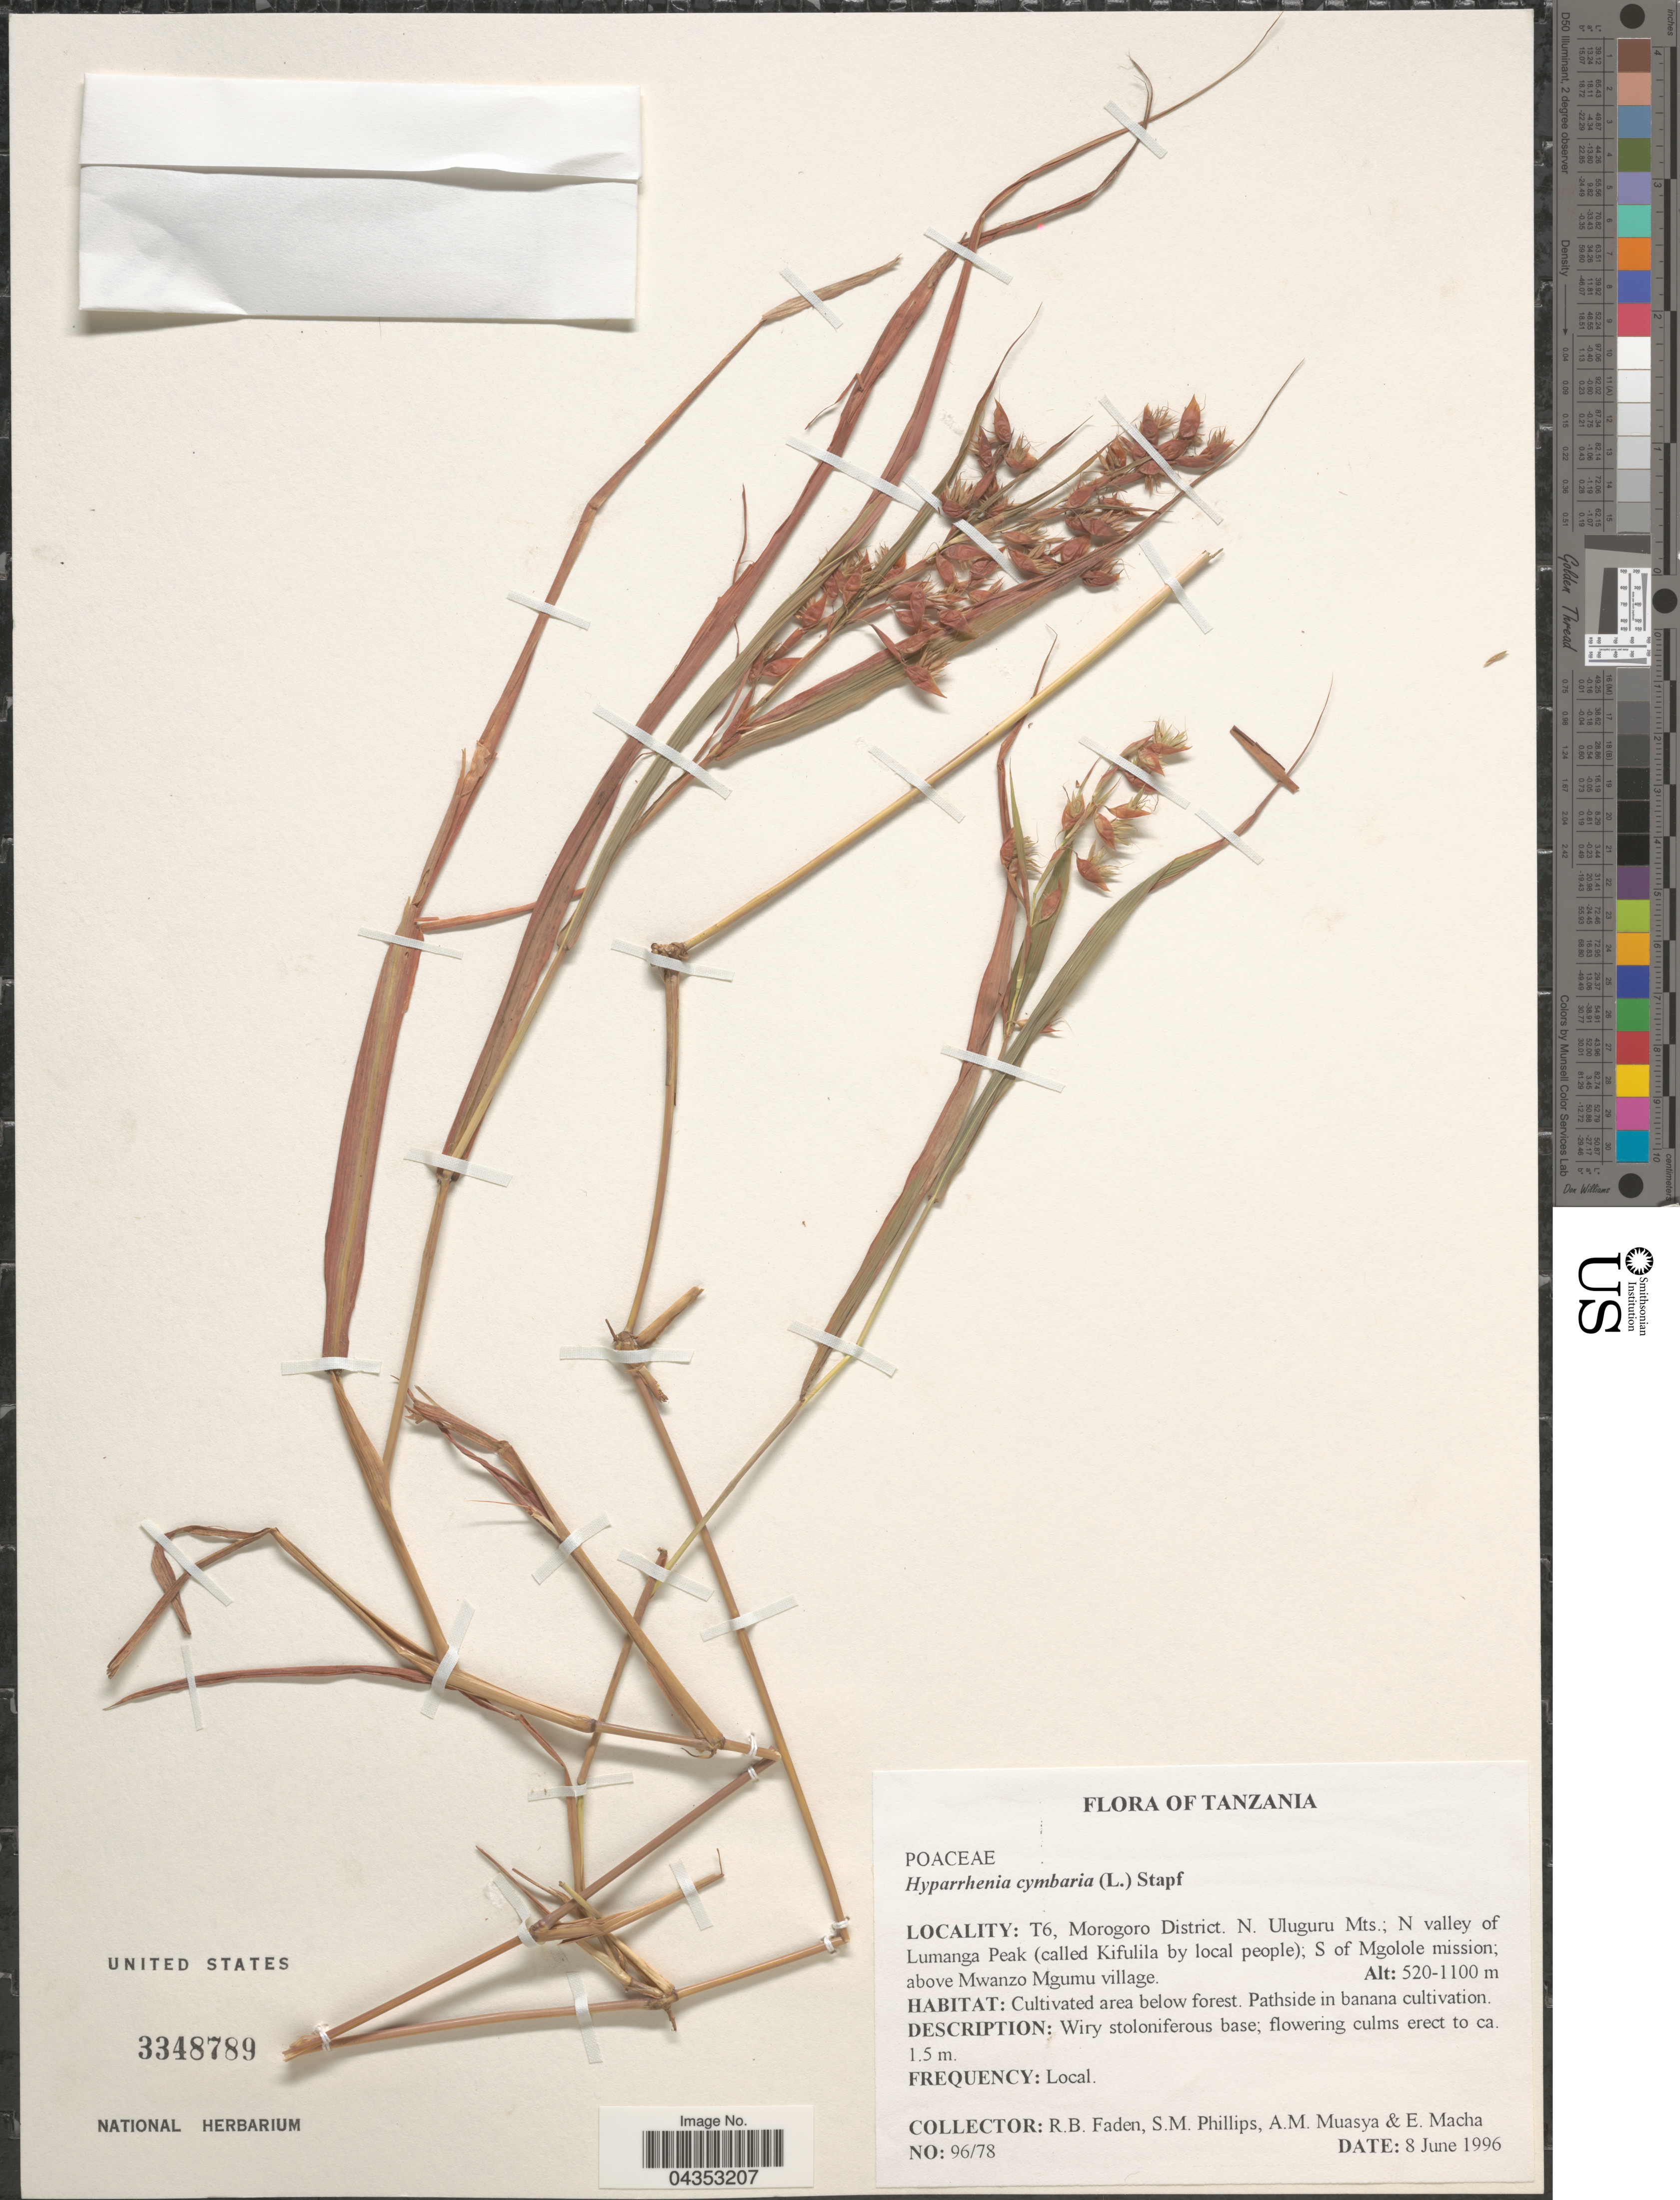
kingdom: Plantae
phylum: Tracheophyta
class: Liliopsida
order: Poales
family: Poaceae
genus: Hyparrhenia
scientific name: Hyparrhenia cymbaria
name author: (L.) Stapf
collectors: R. B. Faden, S. M. Phillips, A. Muasya & E. Macha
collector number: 96/78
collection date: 1996-06-08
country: Tanzania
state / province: Morogoro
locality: T6, Morogoro District. N. Uluguru Mts.; N valley of Lumanga Peak (called Kifulila by local people); S of Mgolole mission; above Mwanzo Mgumu village.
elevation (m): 520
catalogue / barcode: US 3348789